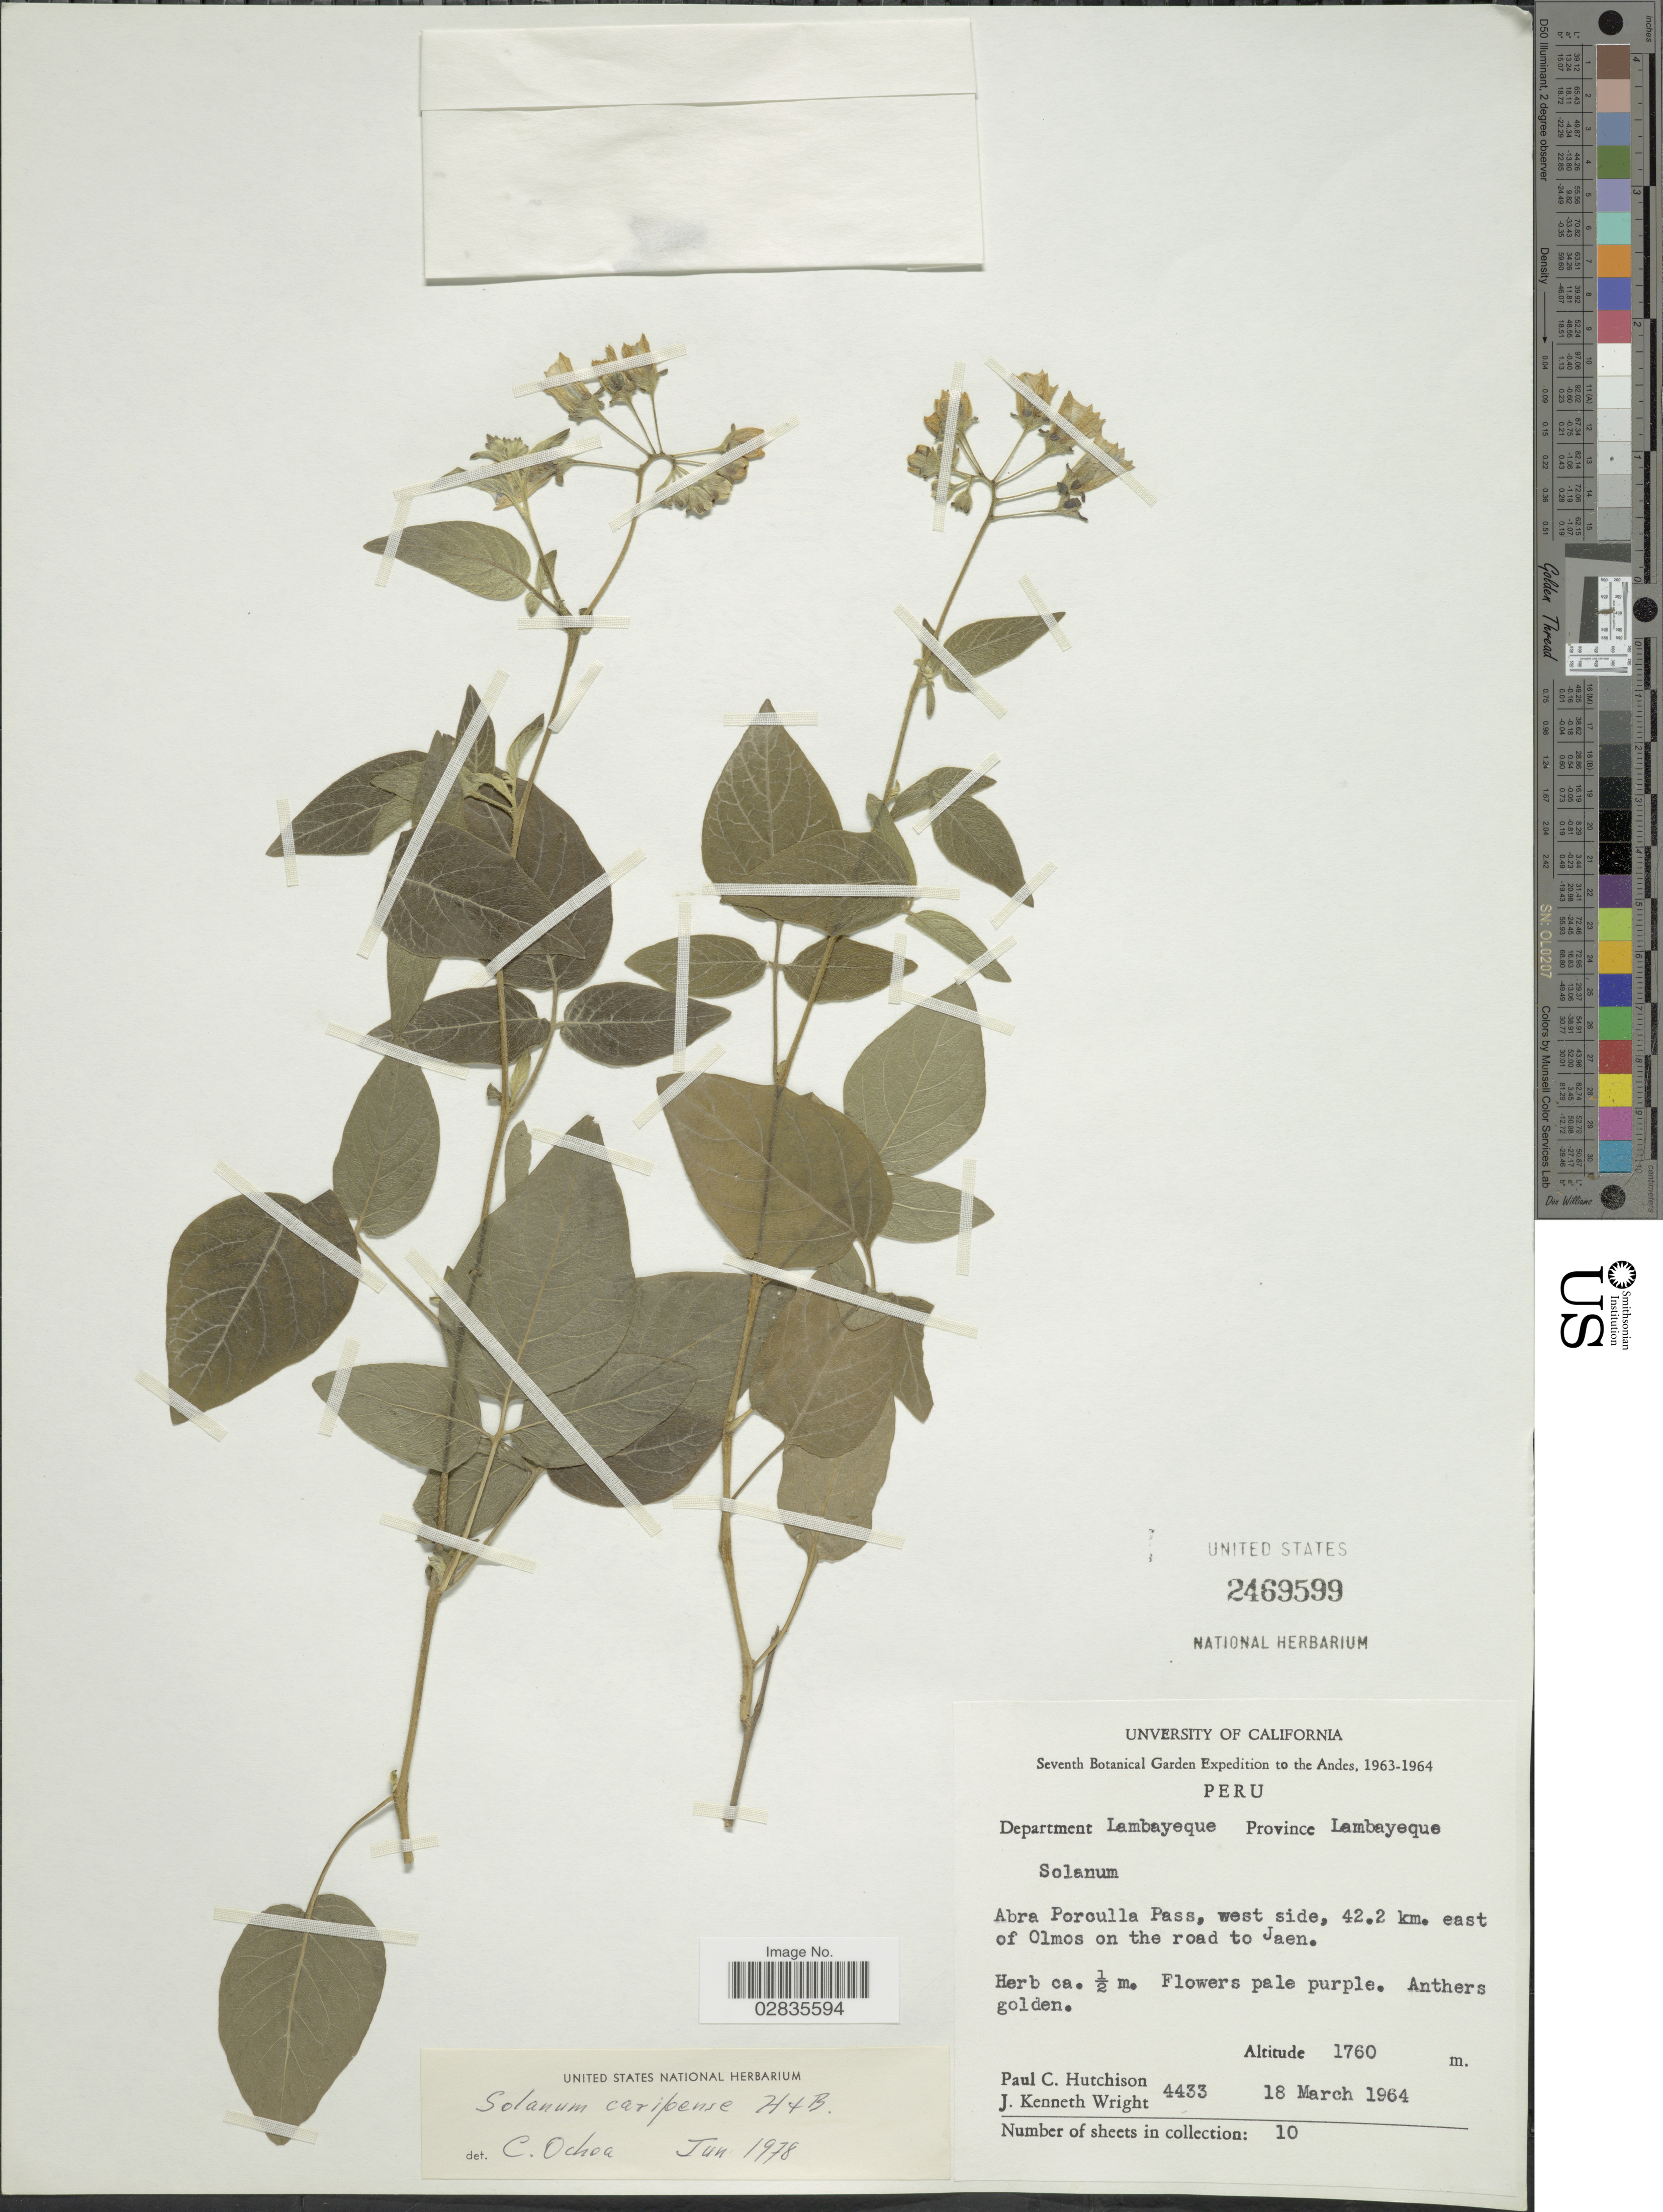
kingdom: Plantae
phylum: Tracheophyta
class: Magnoliopsida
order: Solanales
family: Solanaceae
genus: Solanum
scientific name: Solanum caripense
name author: Humb. & Bonpl. ex Dunal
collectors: P. C. Hutchison & J. K. Wright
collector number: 4433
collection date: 1964-03-18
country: Peru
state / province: Lambayeque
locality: Andes, Department Lambayeque, Province Lambayeque, Abra Porculla Pass, west side, 42.2 km. east of Olmos on the road to Jaen.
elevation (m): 1760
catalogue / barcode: US 2469599